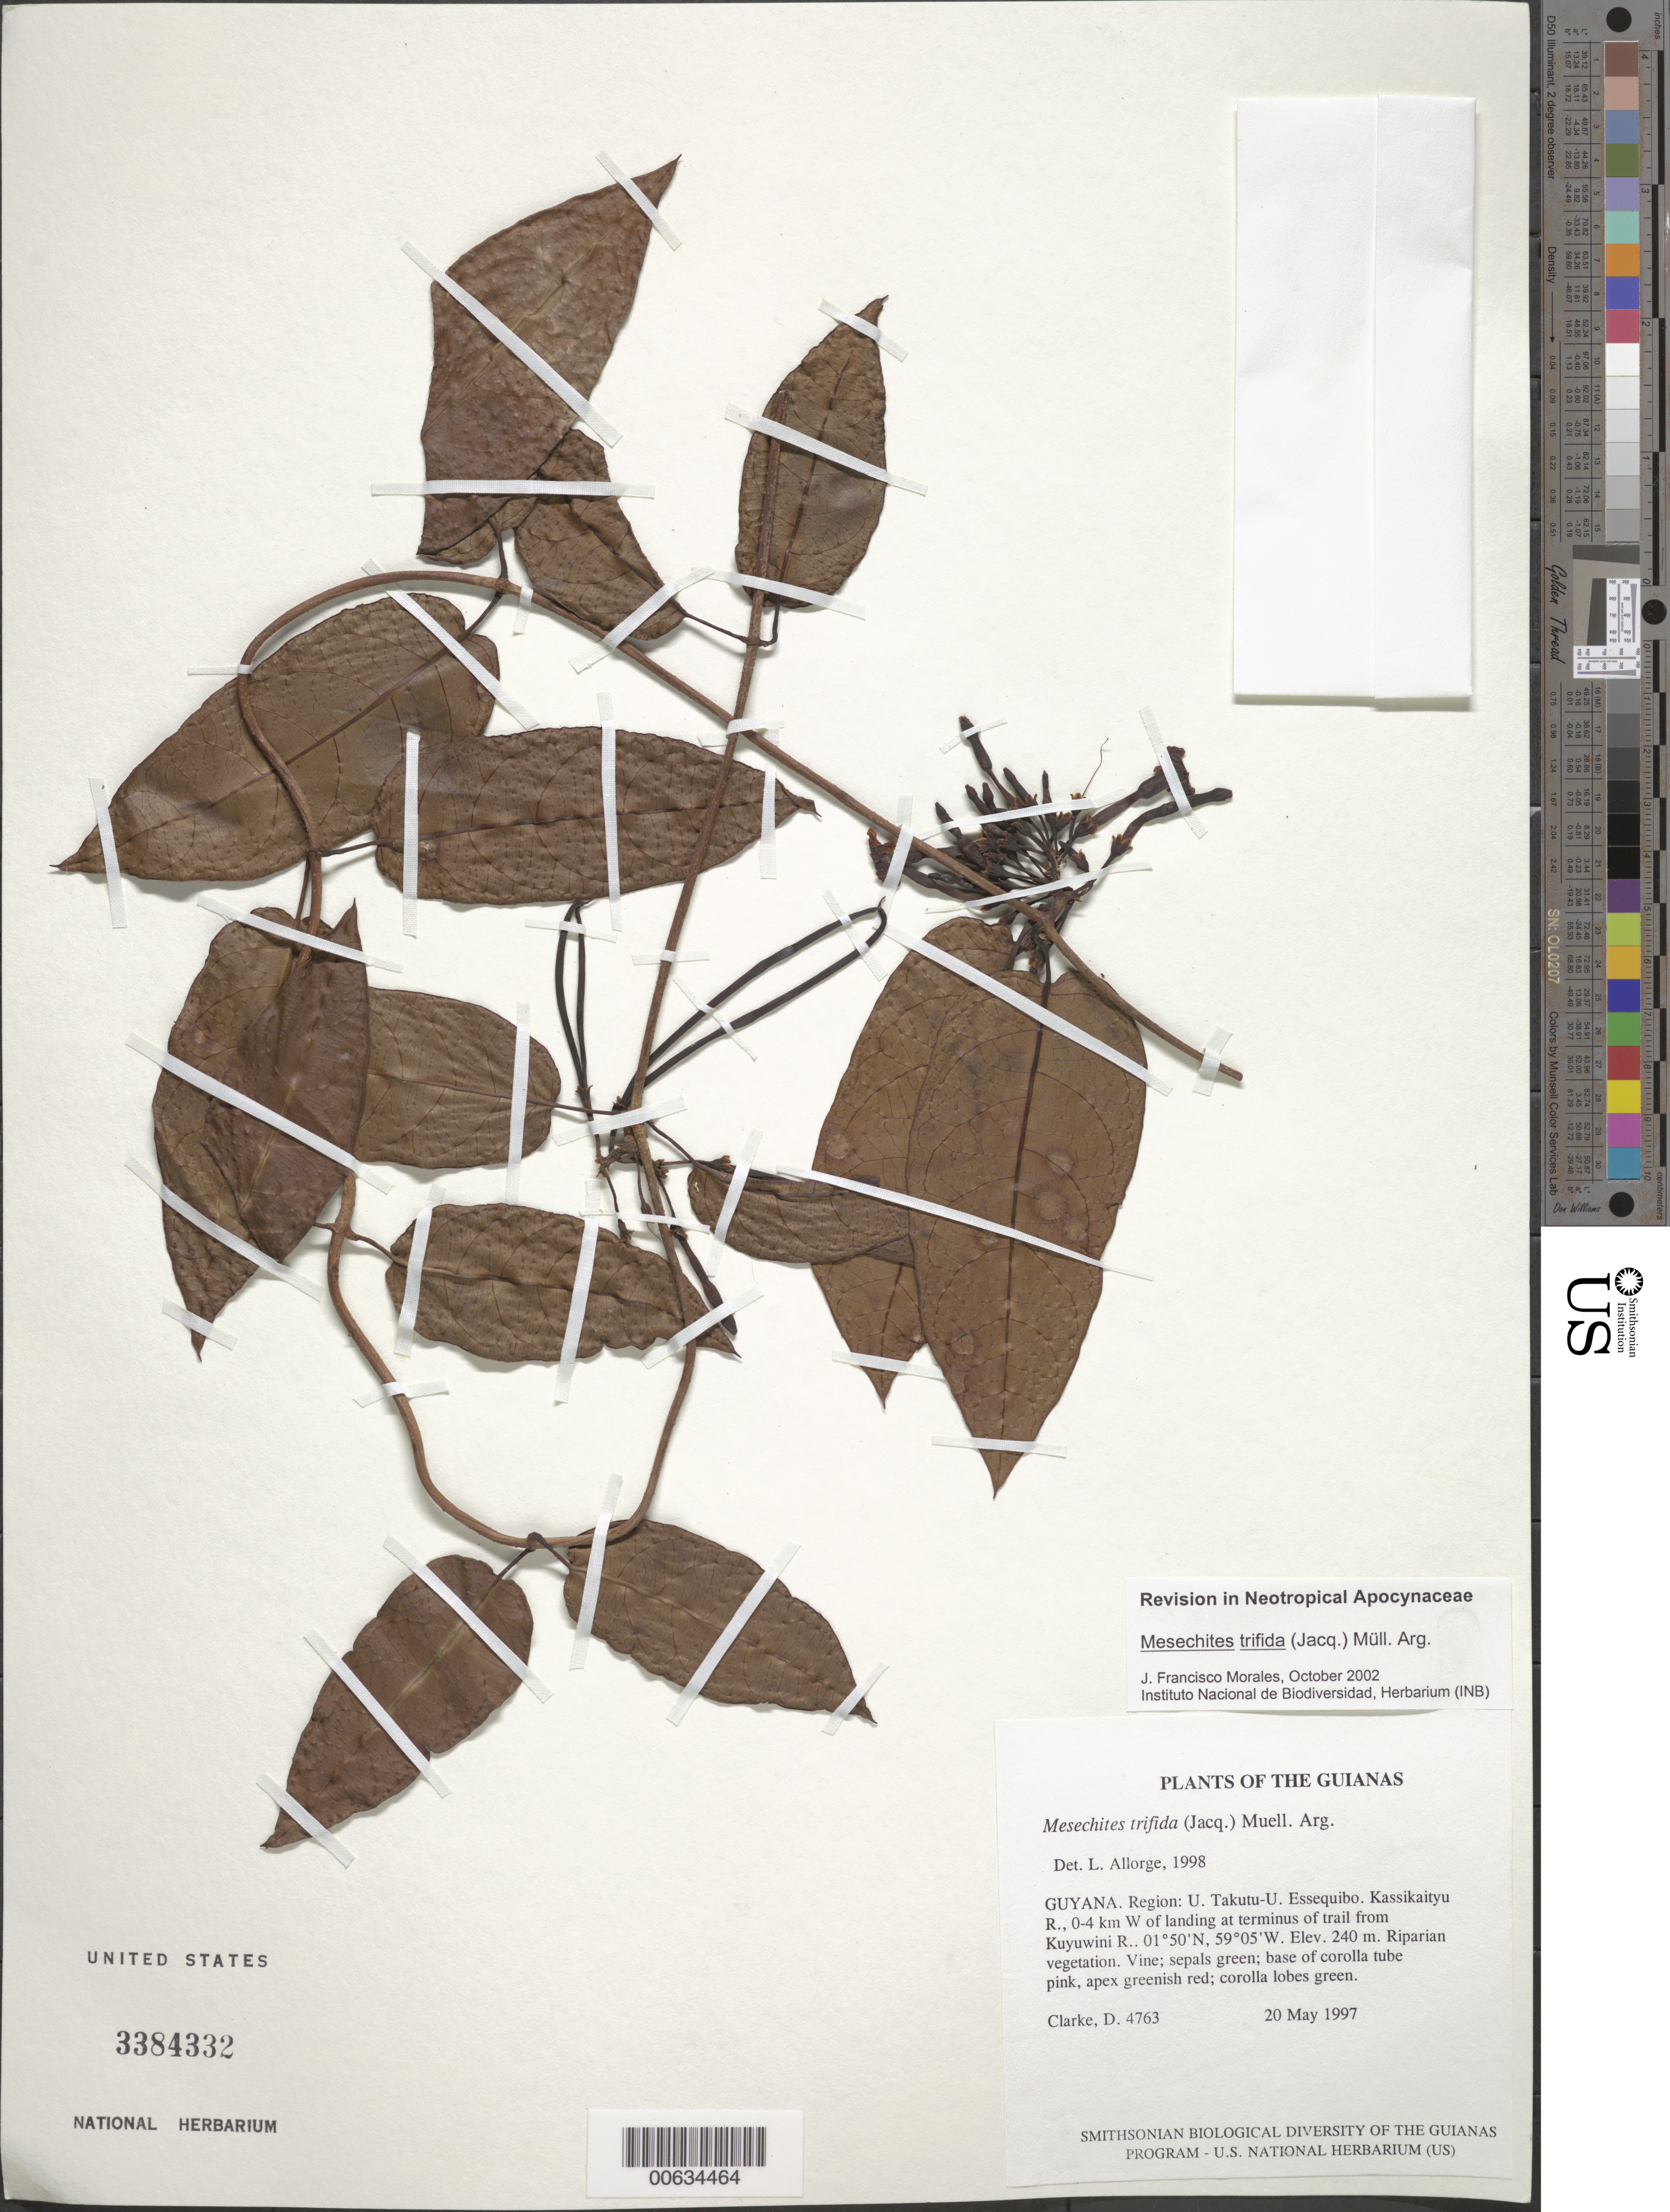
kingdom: Plantae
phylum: Tracheophyta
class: Magnoliopsida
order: Gentianales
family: Apocynaceae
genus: Mesechites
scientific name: Mesechites trifidus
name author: (Jacq.) Müll. Arg.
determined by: Morales, J. F.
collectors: H. D. Clarke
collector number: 4763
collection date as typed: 20 May 1997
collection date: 1997-05-20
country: Guyana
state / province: U. Takutu-U. Essequibo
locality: Kassikaityu R., 0-4 km W of landing at terminus of trail from Kuyuwini R.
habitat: Riparian vegetation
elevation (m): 240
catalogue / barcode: US 3384332